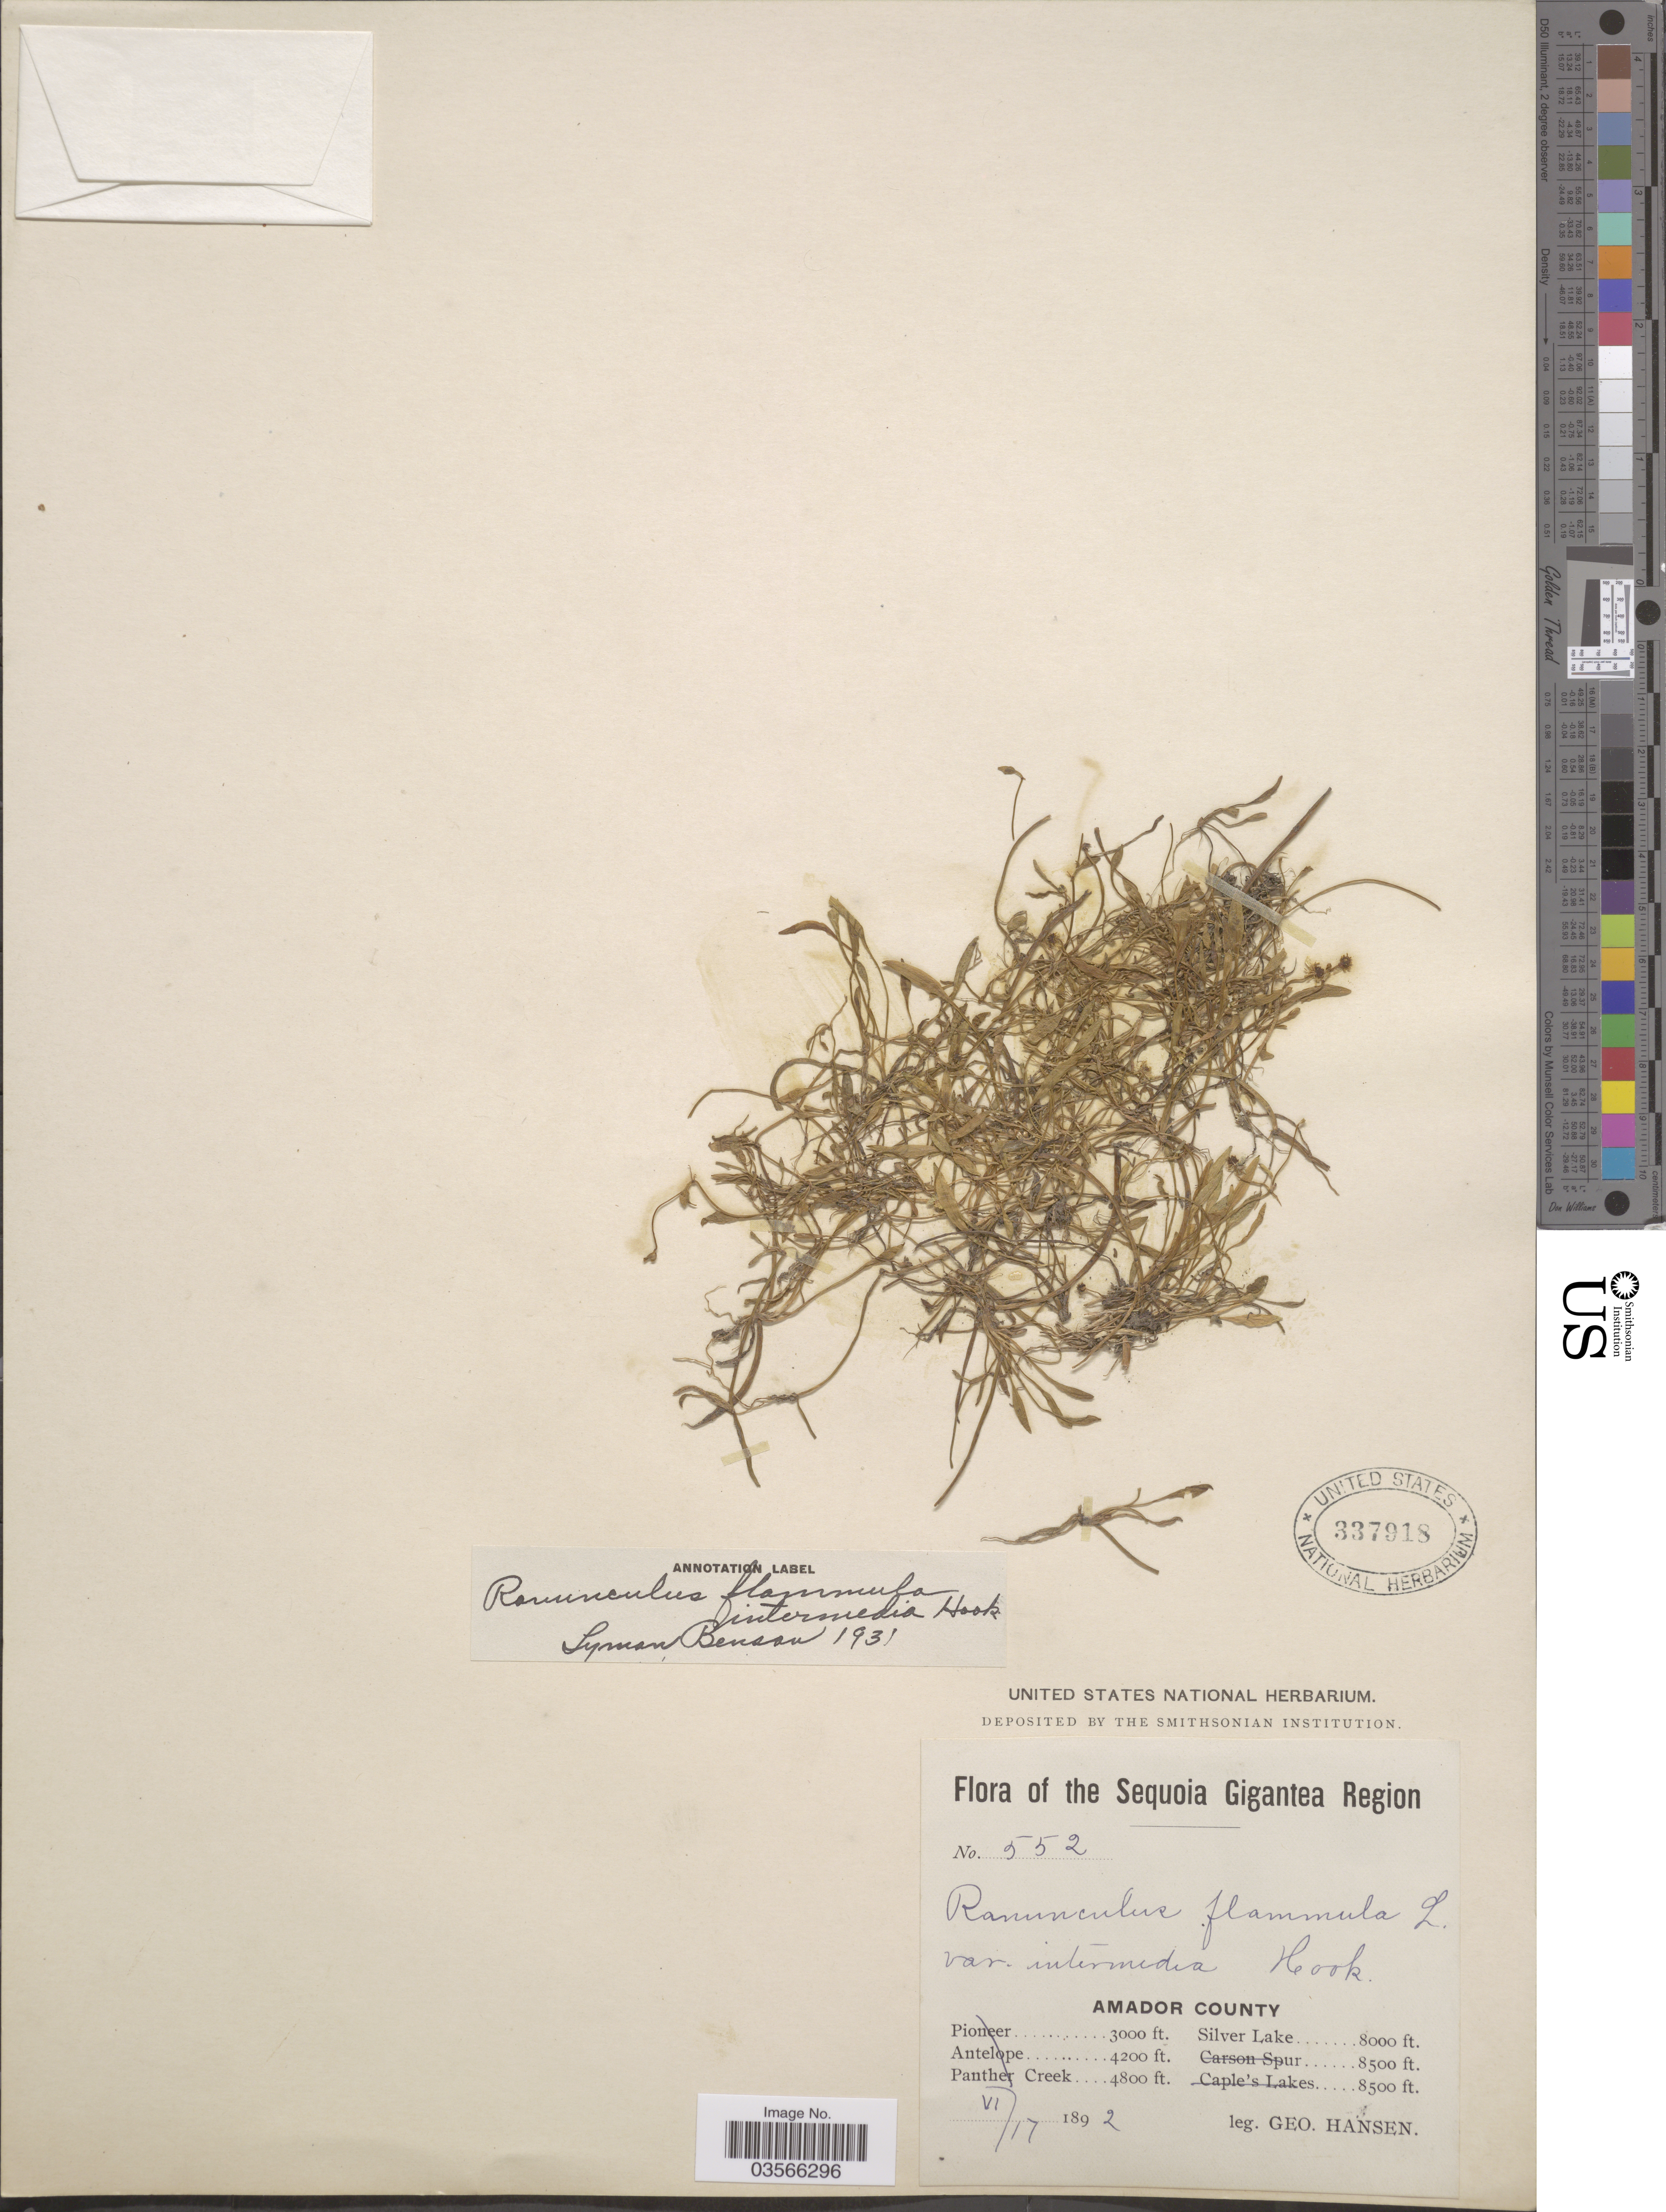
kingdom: Plantae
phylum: Tracheophyta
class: Magnoliopsida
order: Ranunculales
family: Ranunculaceae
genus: Ranunculus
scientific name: Ranunculus flammula var. ovalis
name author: (J.M. Bigelow) L.D. Benson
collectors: G. Hansen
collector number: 552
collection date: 1892-06-17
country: United States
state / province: California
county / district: Amador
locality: Sequoia Gigantea Region. Amador County. Silver Lake.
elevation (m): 2438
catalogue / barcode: US 337918